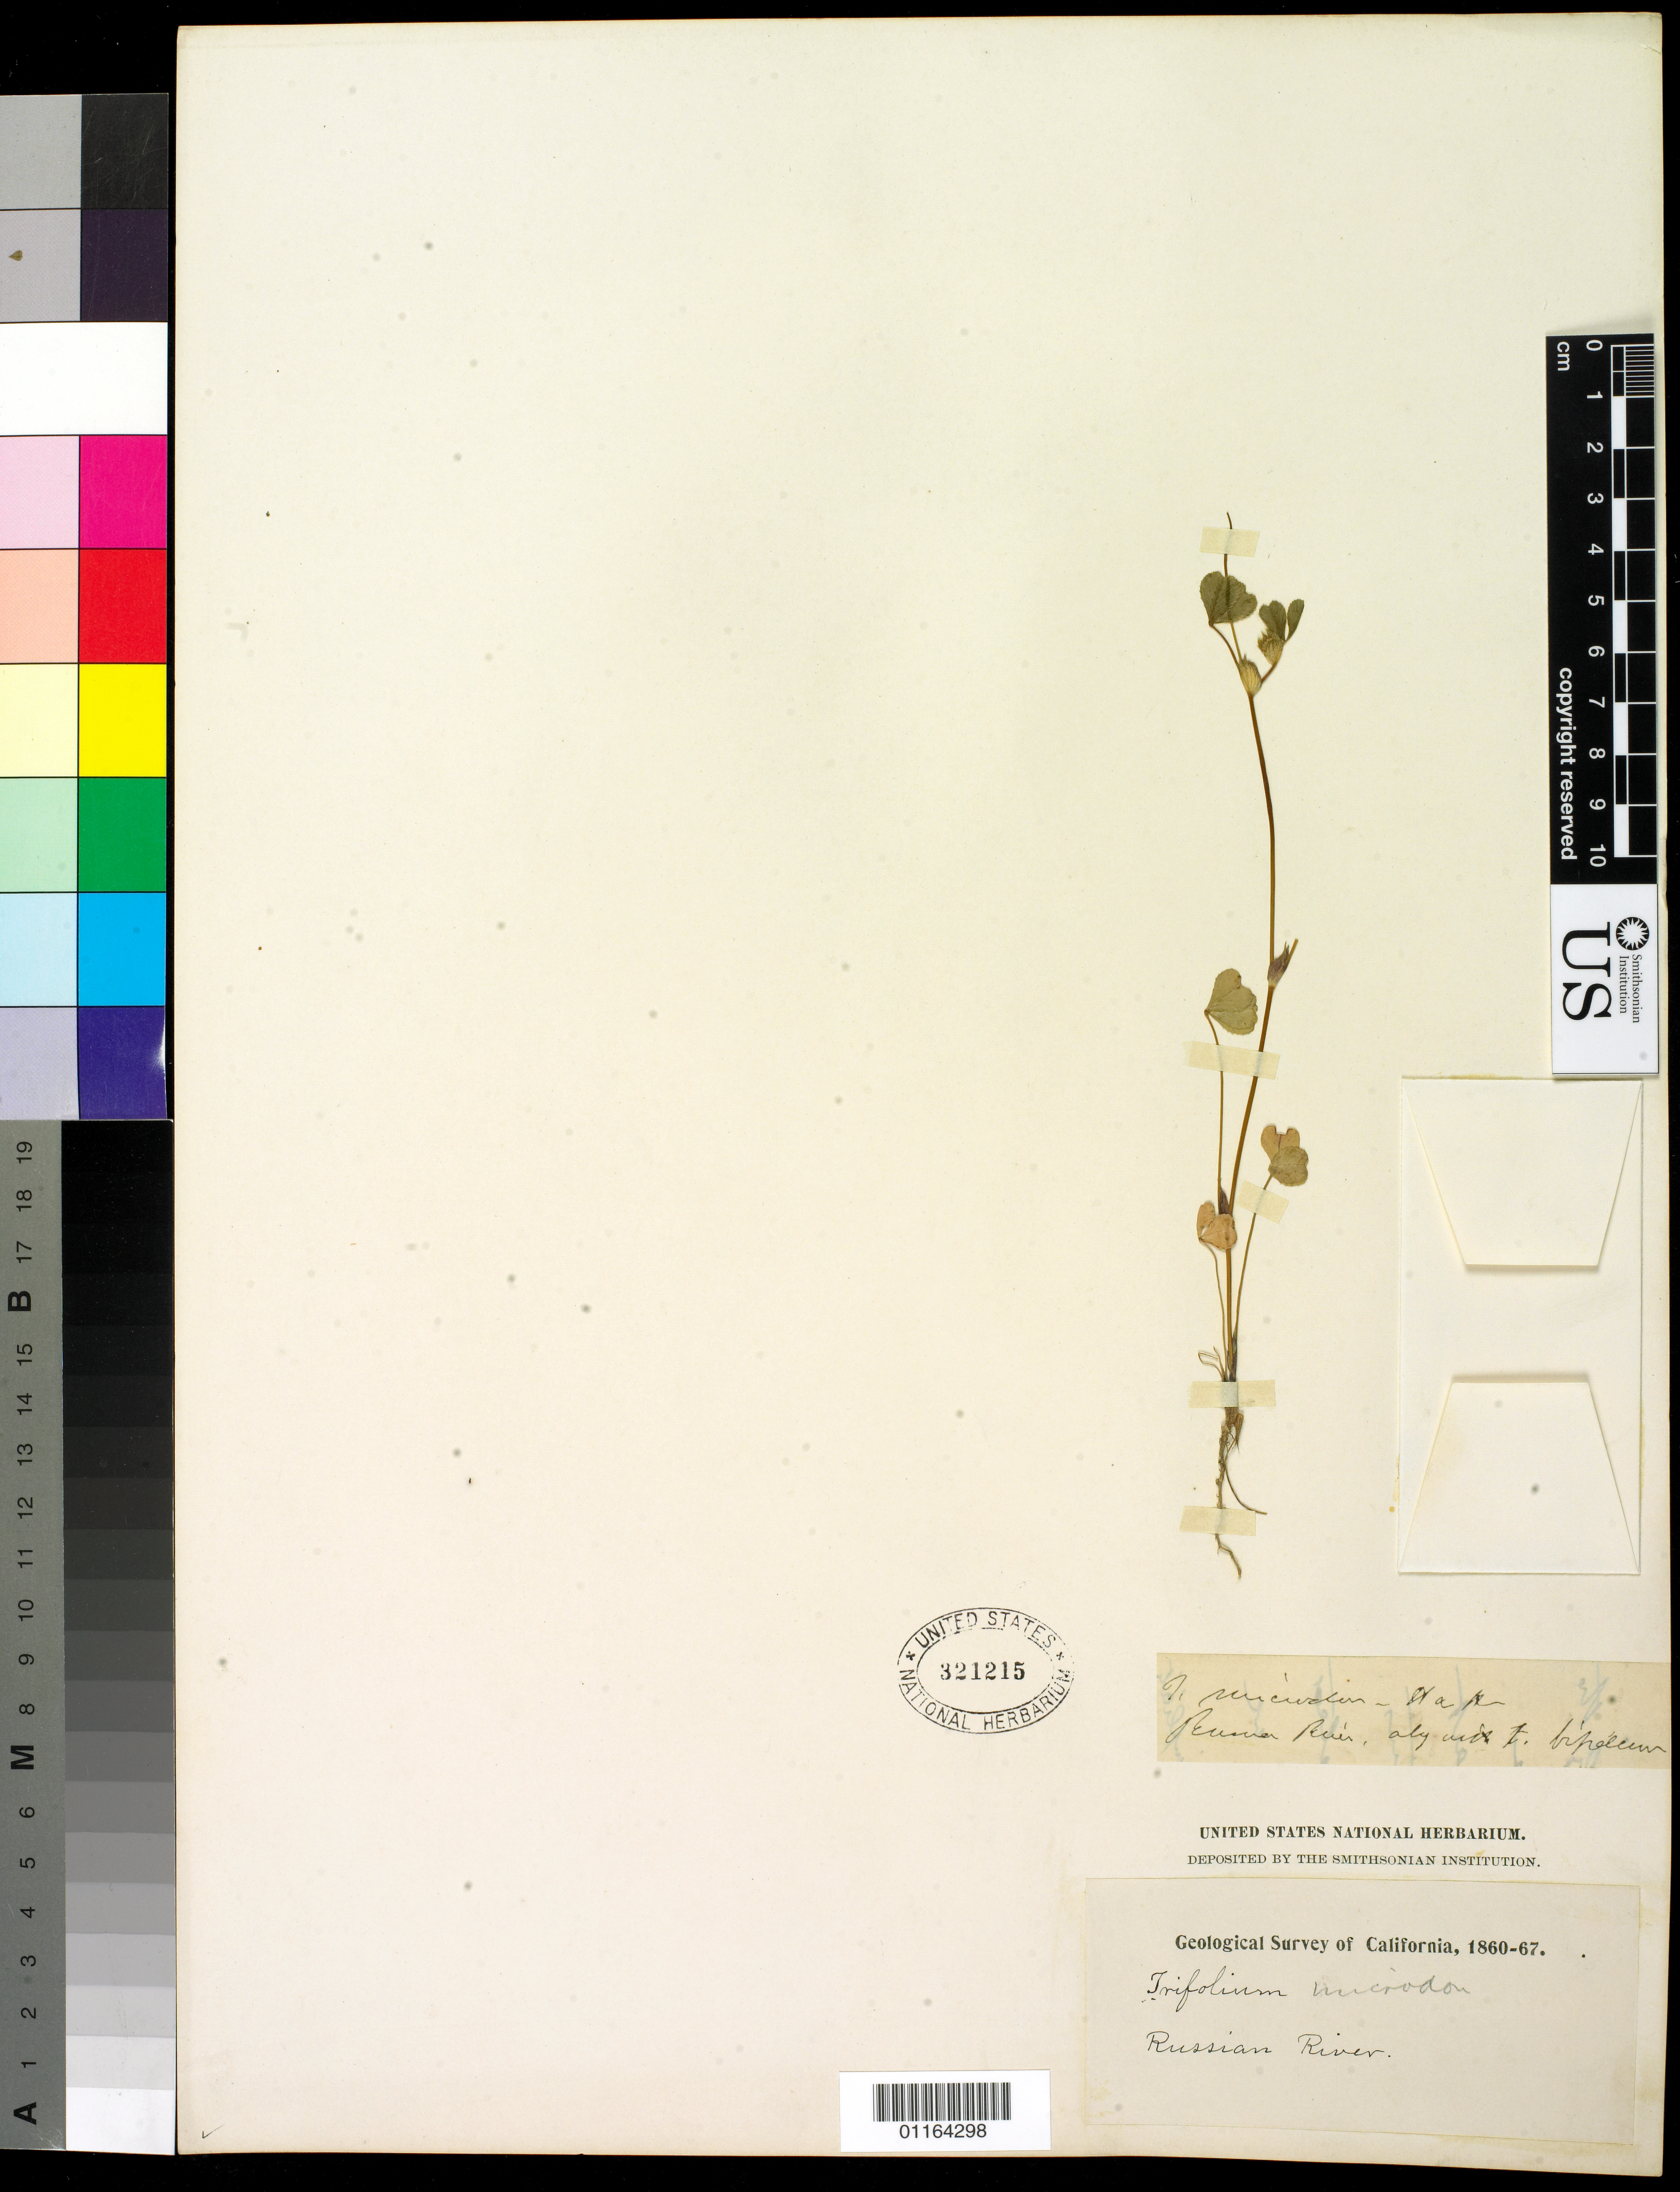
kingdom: Plantae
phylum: Tracheophyta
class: Magnoliopsida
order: Fabales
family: Fabaceae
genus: Trifolium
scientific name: Trifolium microdon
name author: Hook. & Arn.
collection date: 1860/1867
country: United States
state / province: California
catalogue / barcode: US 321215